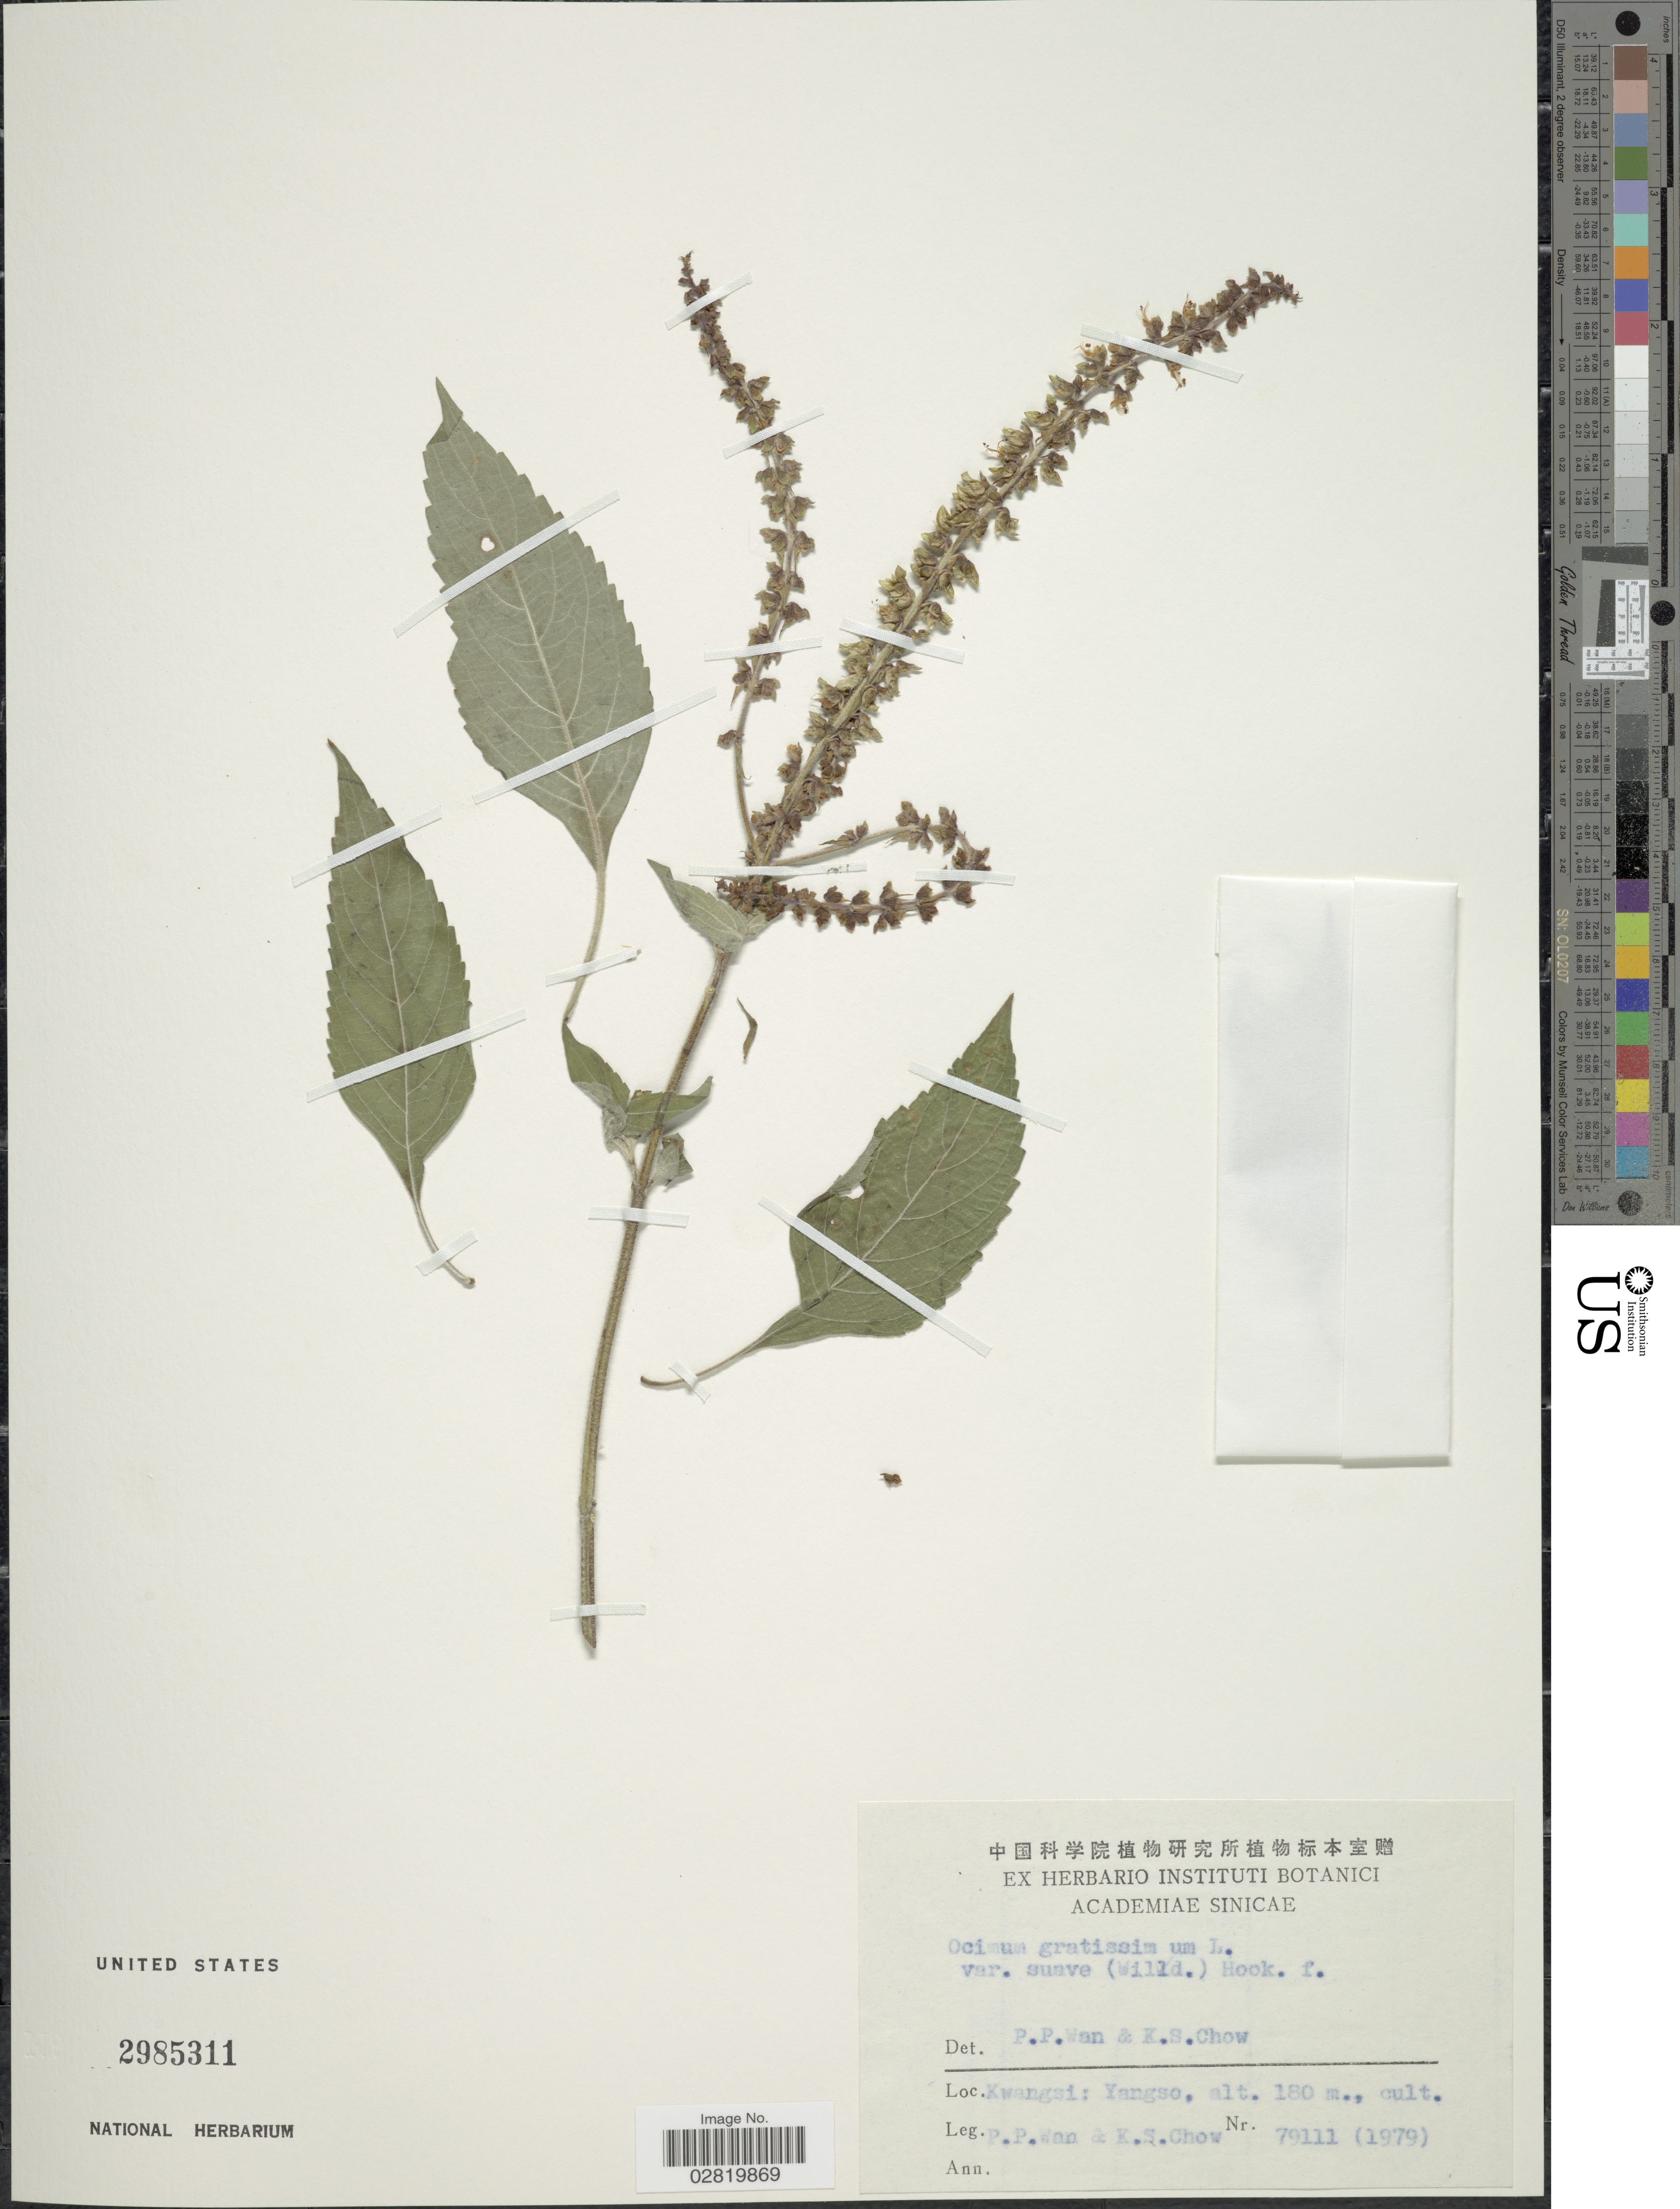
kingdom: Plantae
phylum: Tracheophyta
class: Magnoliopsida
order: Lamiales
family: Lamiaceae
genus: Ocimum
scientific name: Ocimum gratissimum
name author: L.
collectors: P. Wan & K. S. Chow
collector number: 79111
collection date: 1979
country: China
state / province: Guangxi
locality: Kwangsi: Yangso.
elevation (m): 180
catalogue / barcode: US 2985311